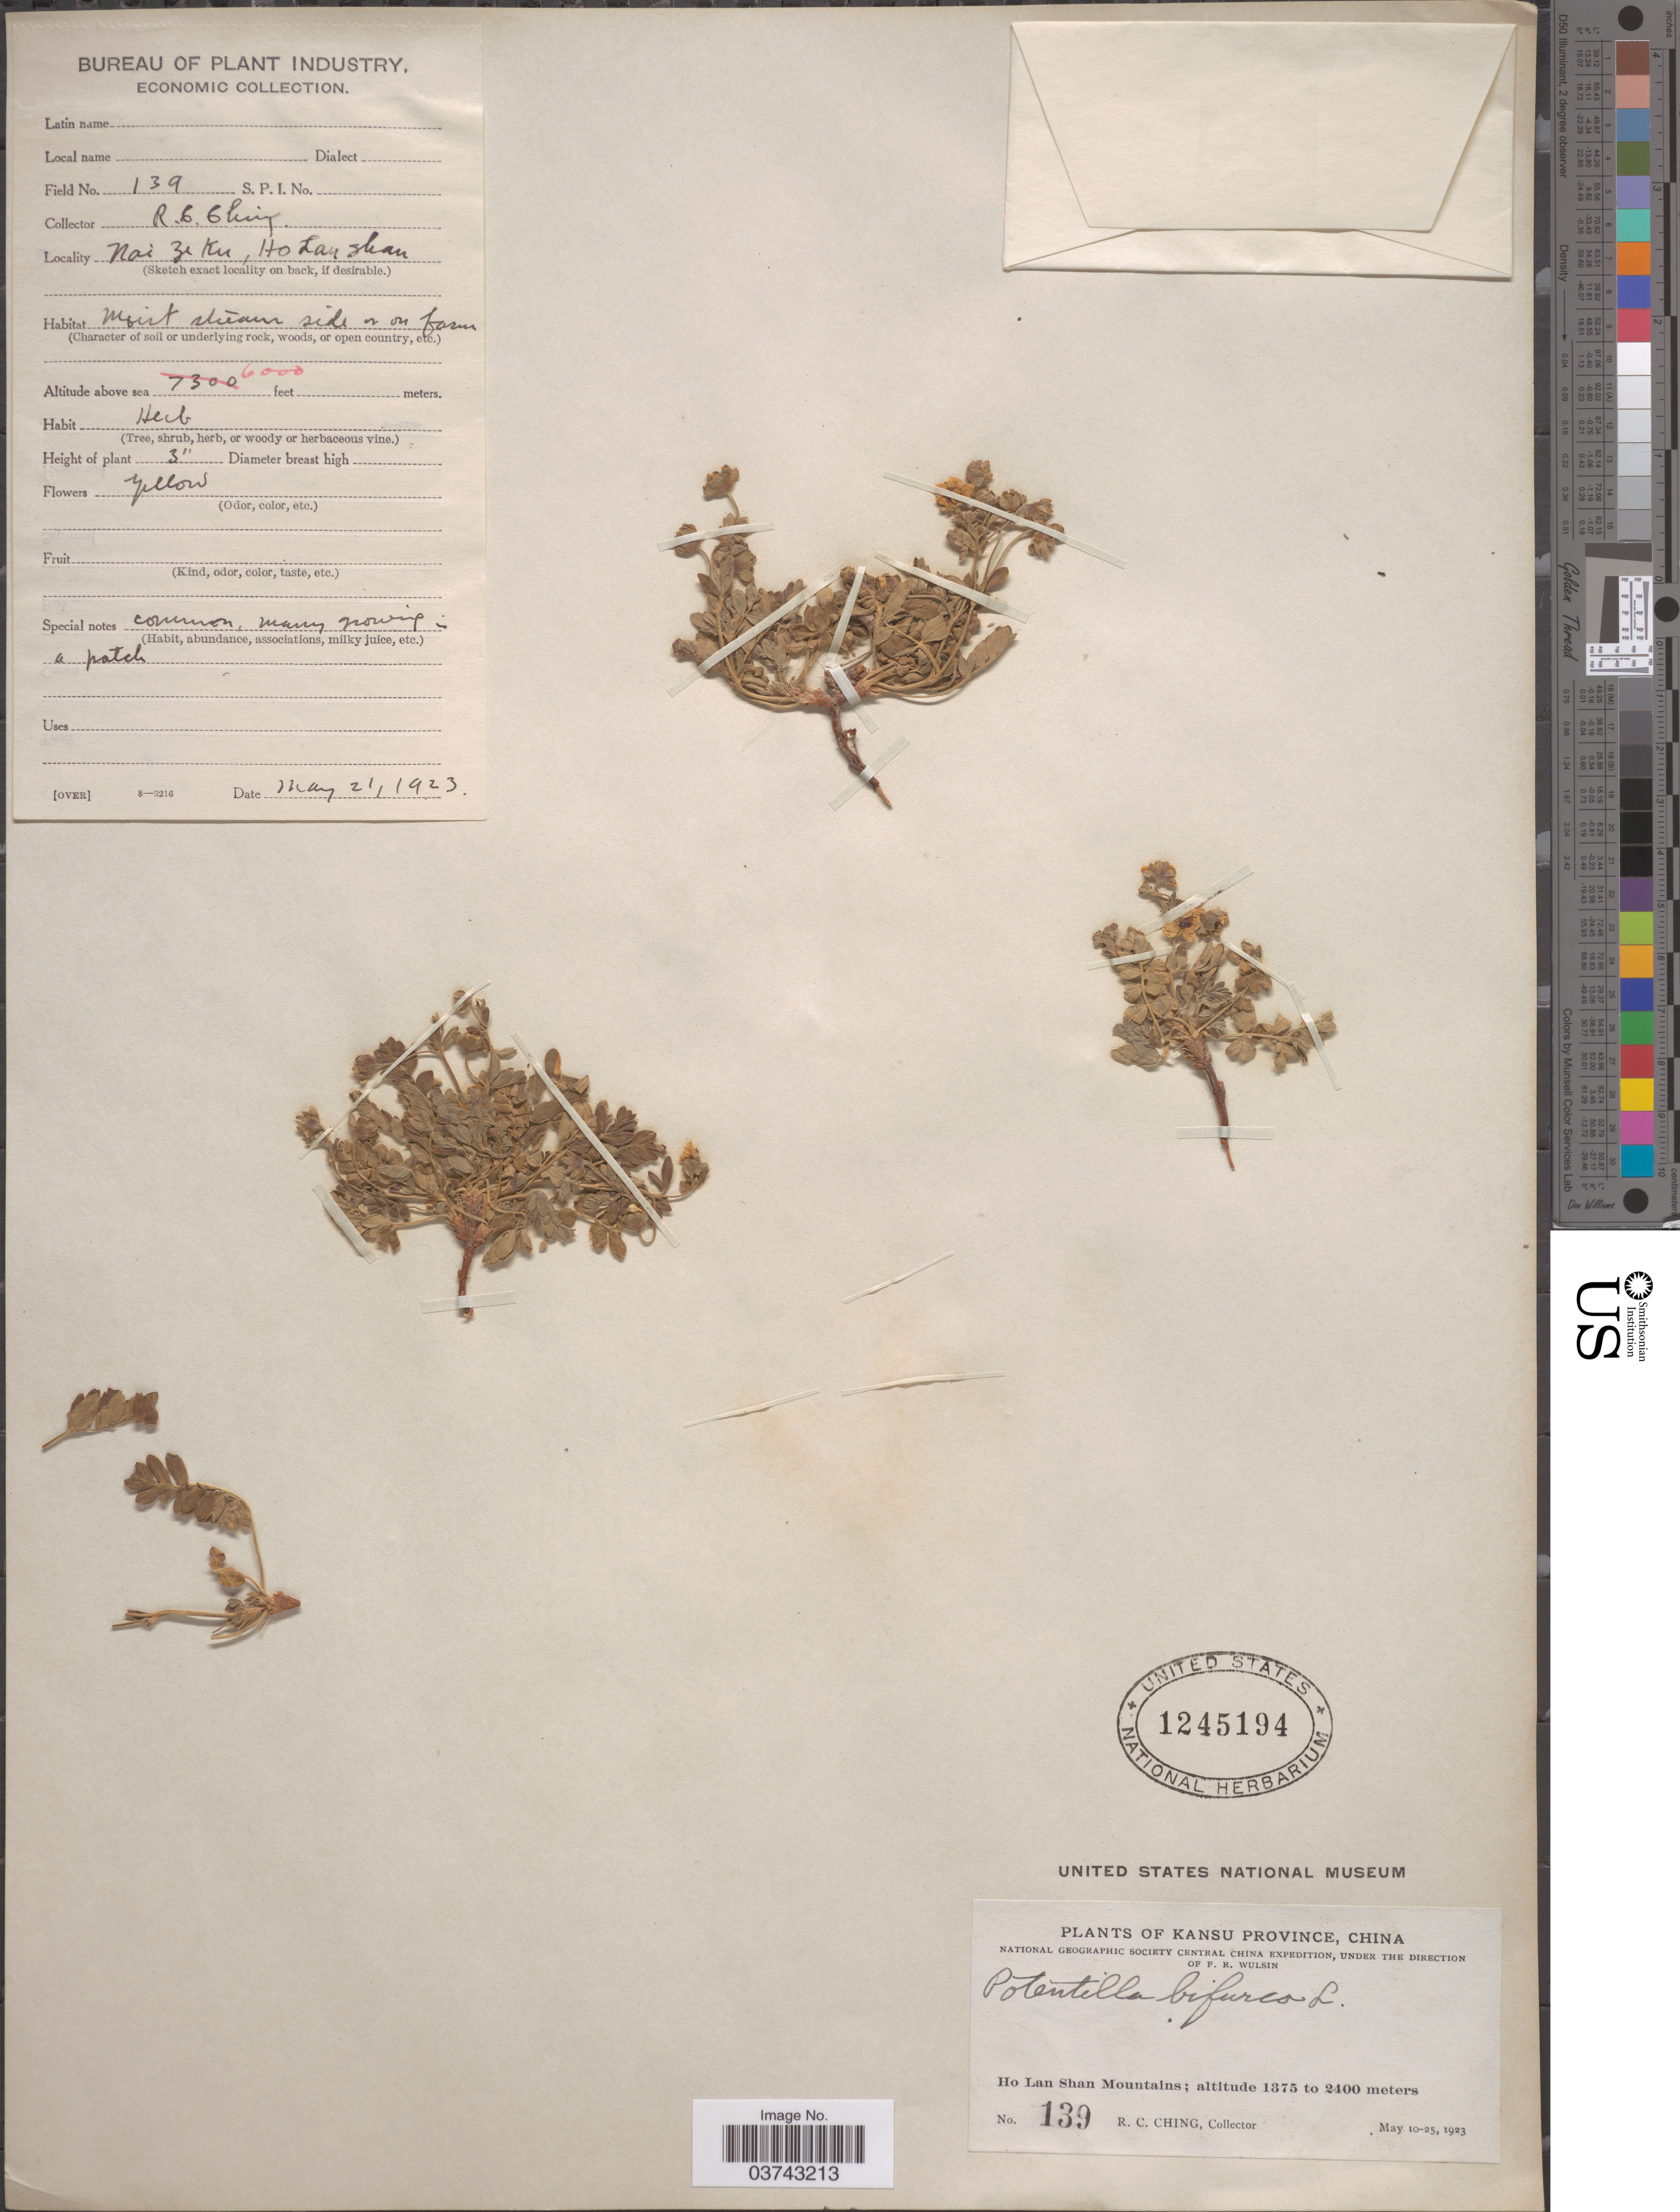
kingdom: Plantae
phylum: Tracheophyta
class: Magnoliopsida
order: Rosales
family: Rosaceae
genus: Sibbaldianthe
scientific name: Sibbaldianthe bifurca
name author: (L.) Kurtto & T. Erikss.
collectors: R. C. Ching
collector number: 139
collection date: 1923-05-21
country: China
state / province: Gansu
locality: Kansu Province. Ho Lan Shan Mountains. Nai Ze Ku, Ho Lan Shan.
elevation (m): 1829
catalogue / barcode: US 1245194